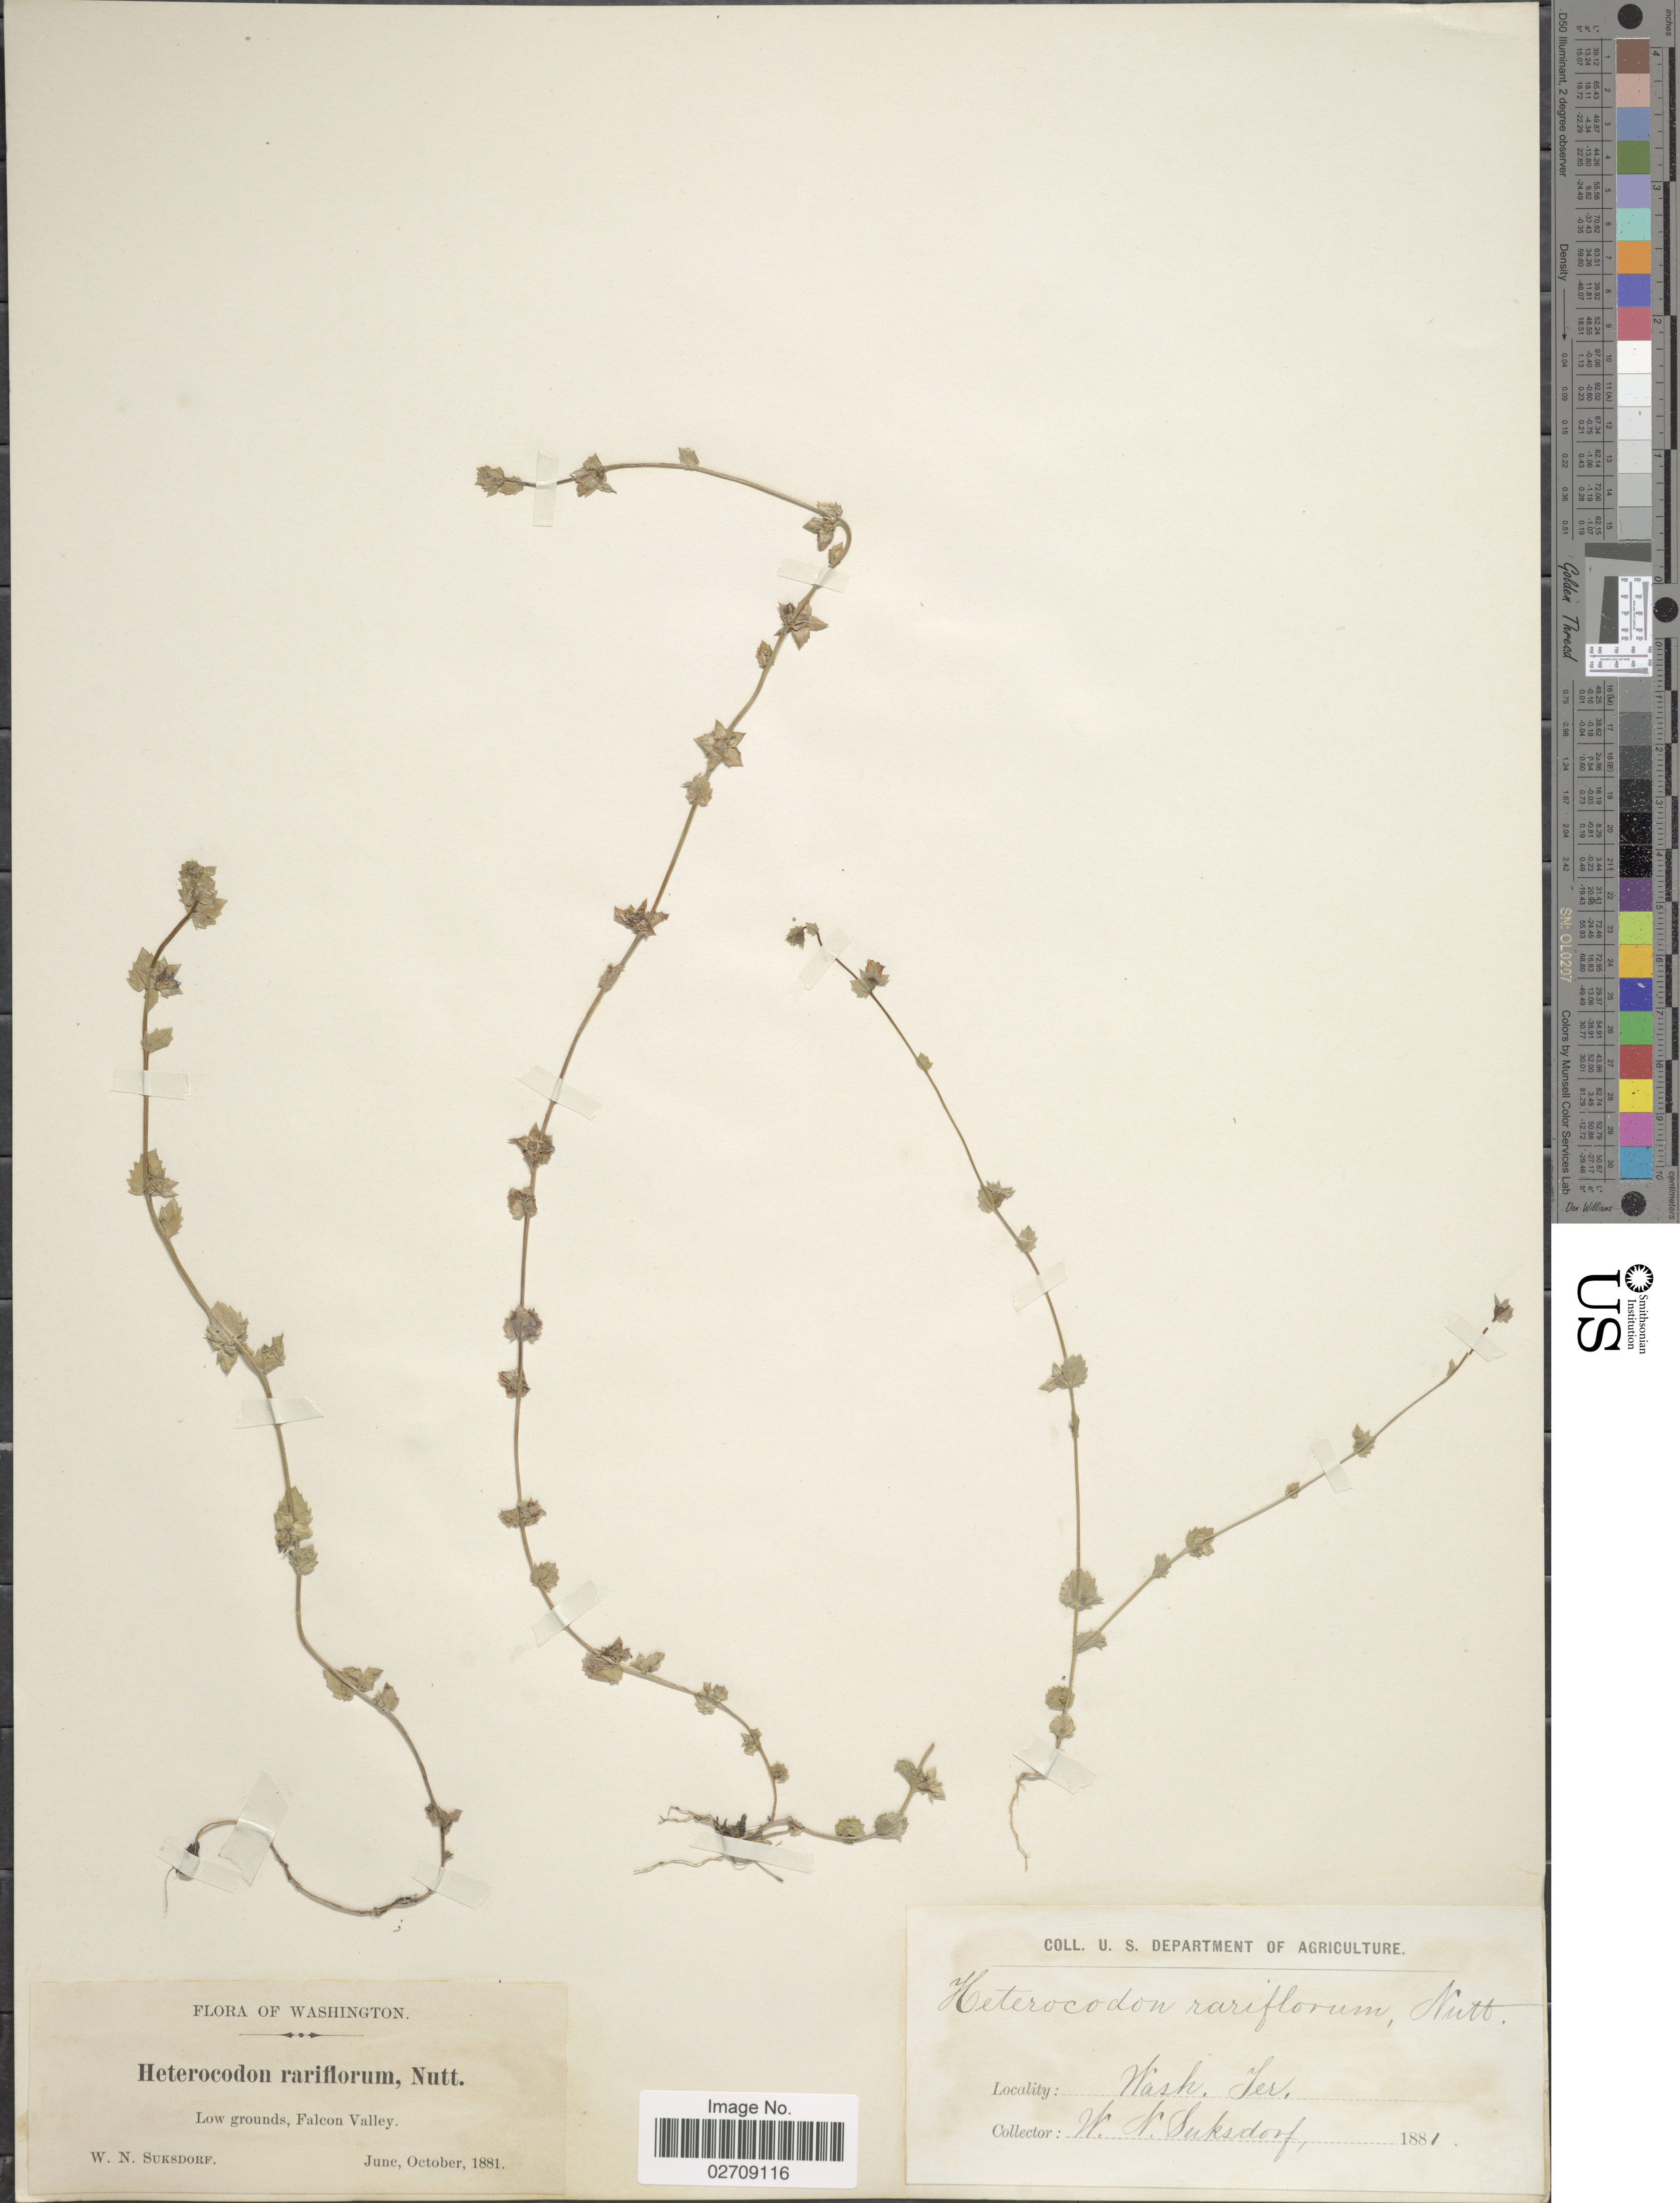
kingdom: Plantae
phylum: Tracheophyta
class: Magnoliopsida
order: Asterales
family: Campanulaceae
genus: Heterocodon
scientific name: Heterocodon rariflorum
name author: Nutt.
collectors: W. N. Suksdorf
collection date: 1881-06/1881-10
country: United States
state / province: Washington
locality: Falcon Valley. Wash. Ter.